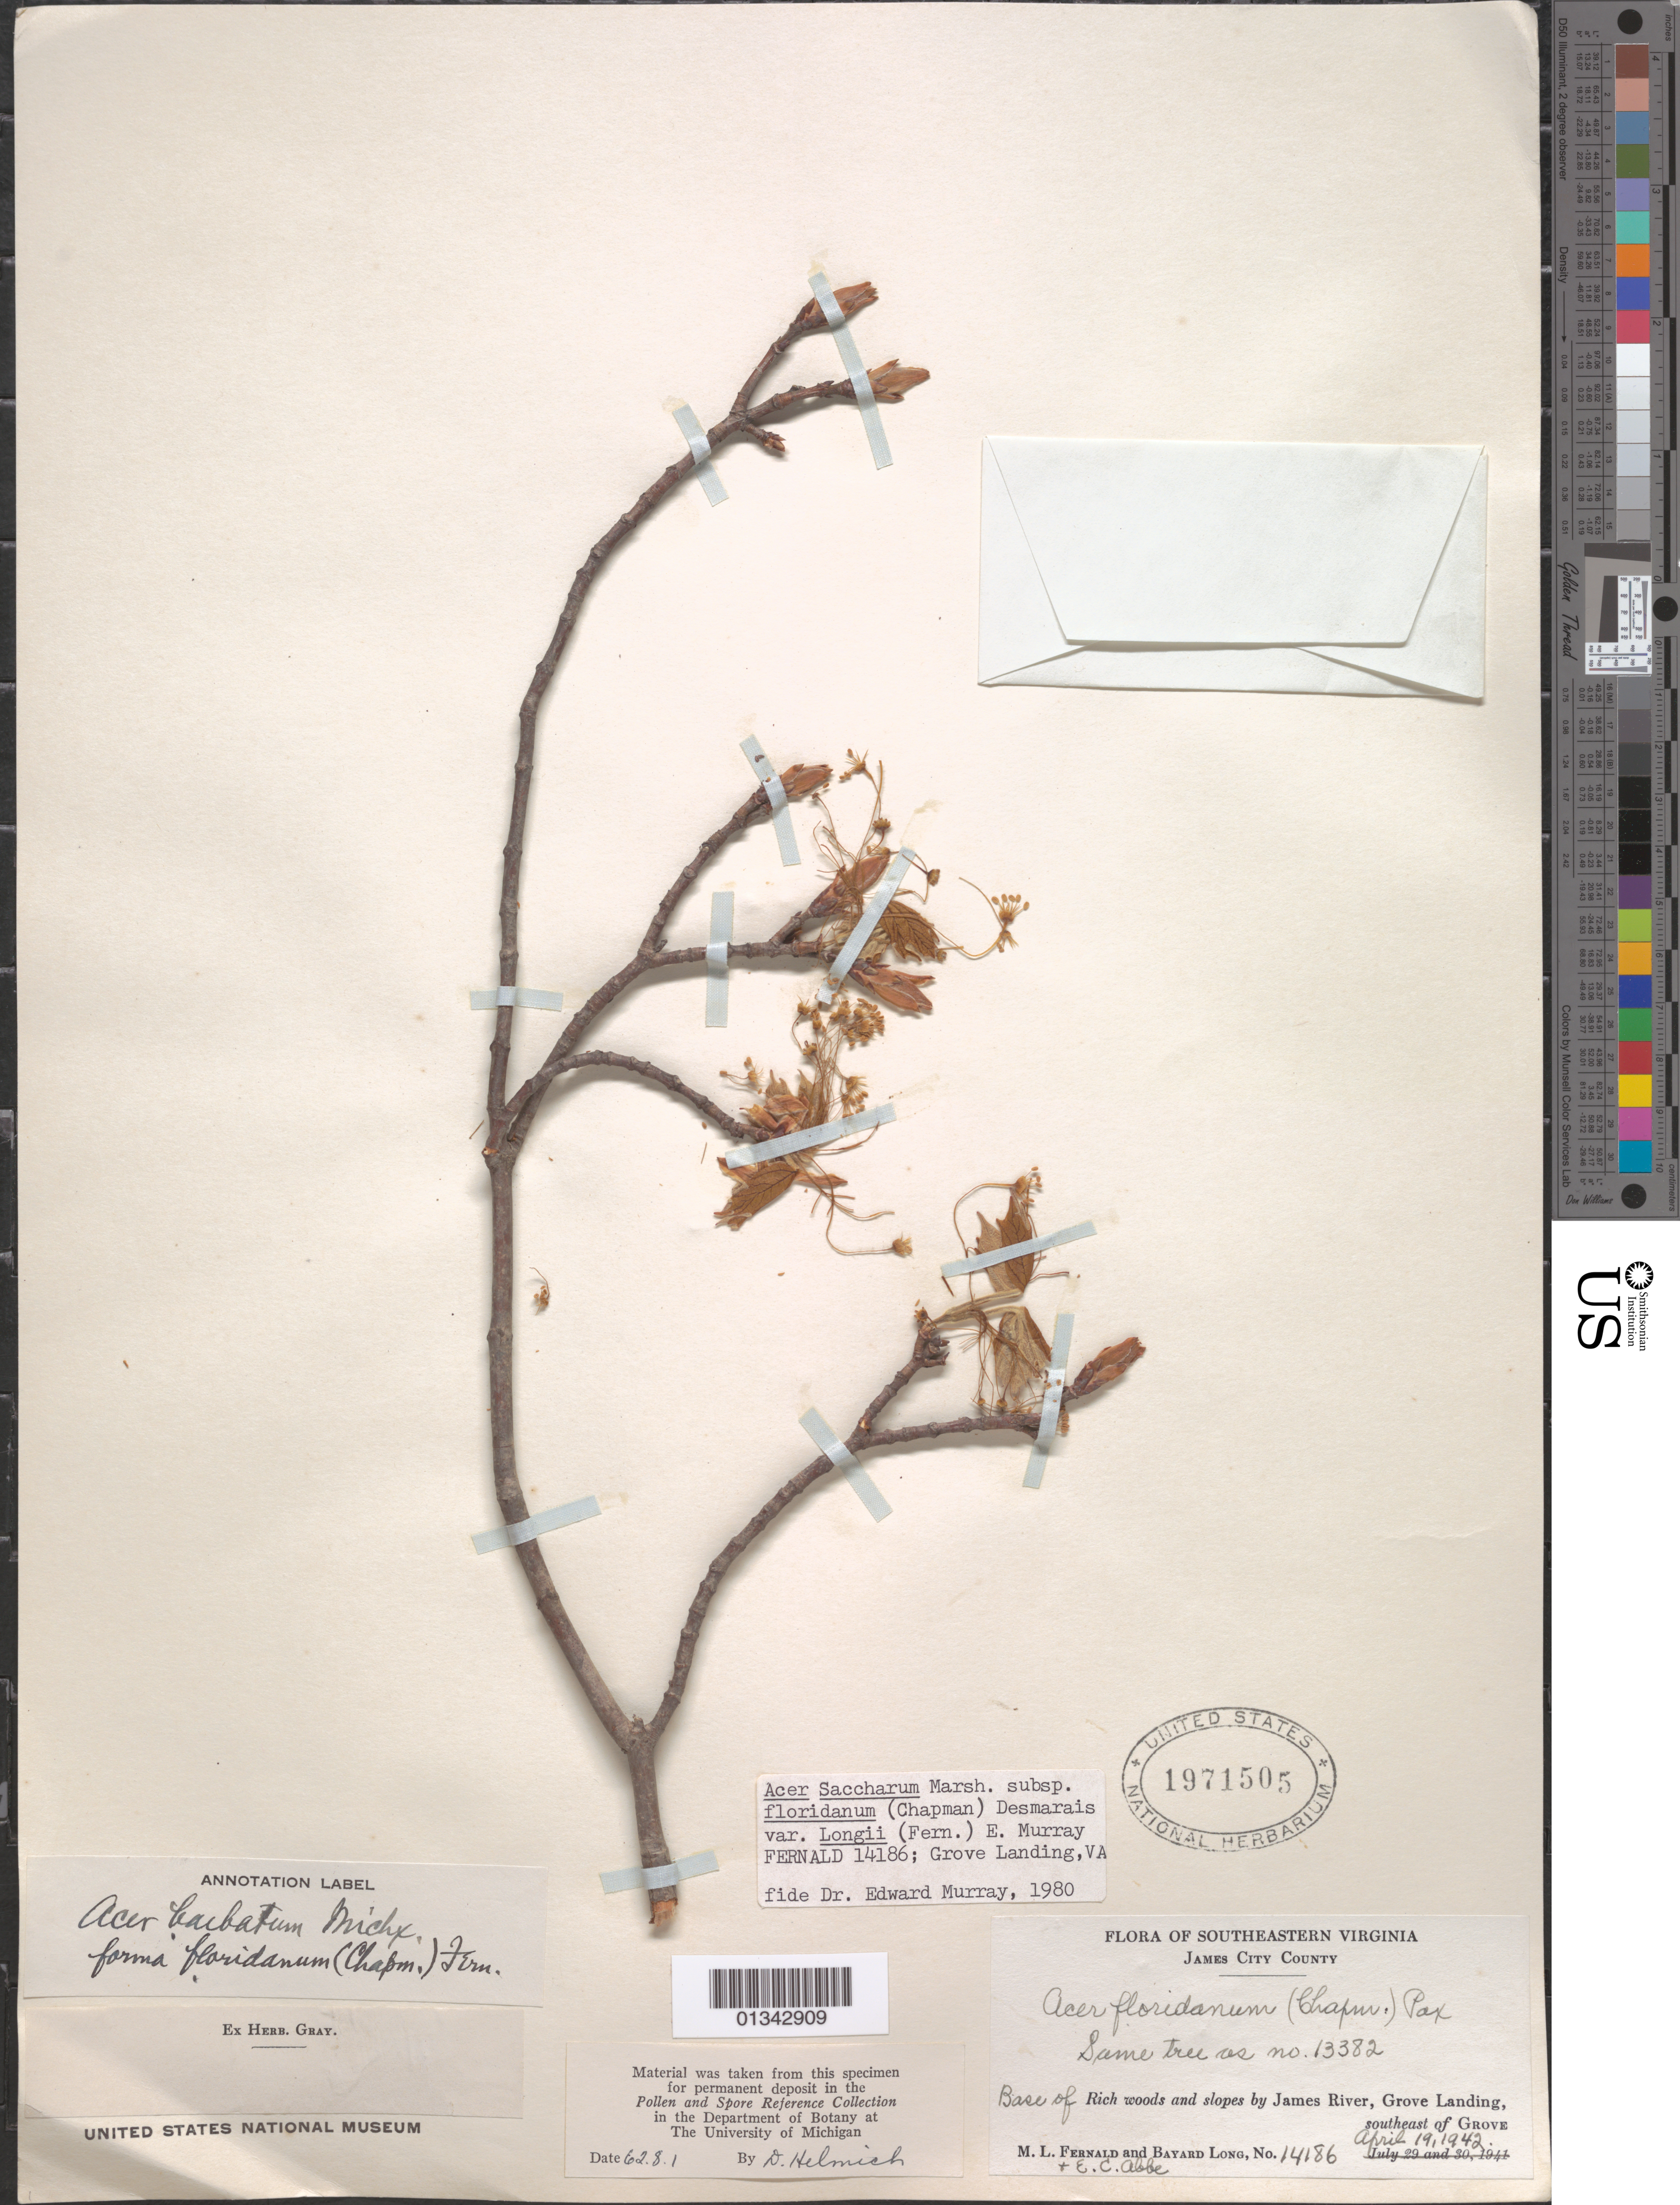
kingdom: Plantae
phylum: Tracheophyta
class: Magnoliopsida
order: Sapindales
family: Sapindaceae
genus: Acer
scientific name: Acer saccharum subsp. floridanum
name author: (Chapm.) Desmarais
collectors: M. L. Fernald, B. H. Long & E. C. Abbe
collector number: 14186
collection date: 1942-04-19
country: United States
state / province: Virginia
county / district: James City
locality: James River, Grove Landing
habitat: Base of rich woods and slopes by river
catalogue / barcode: US 1971505